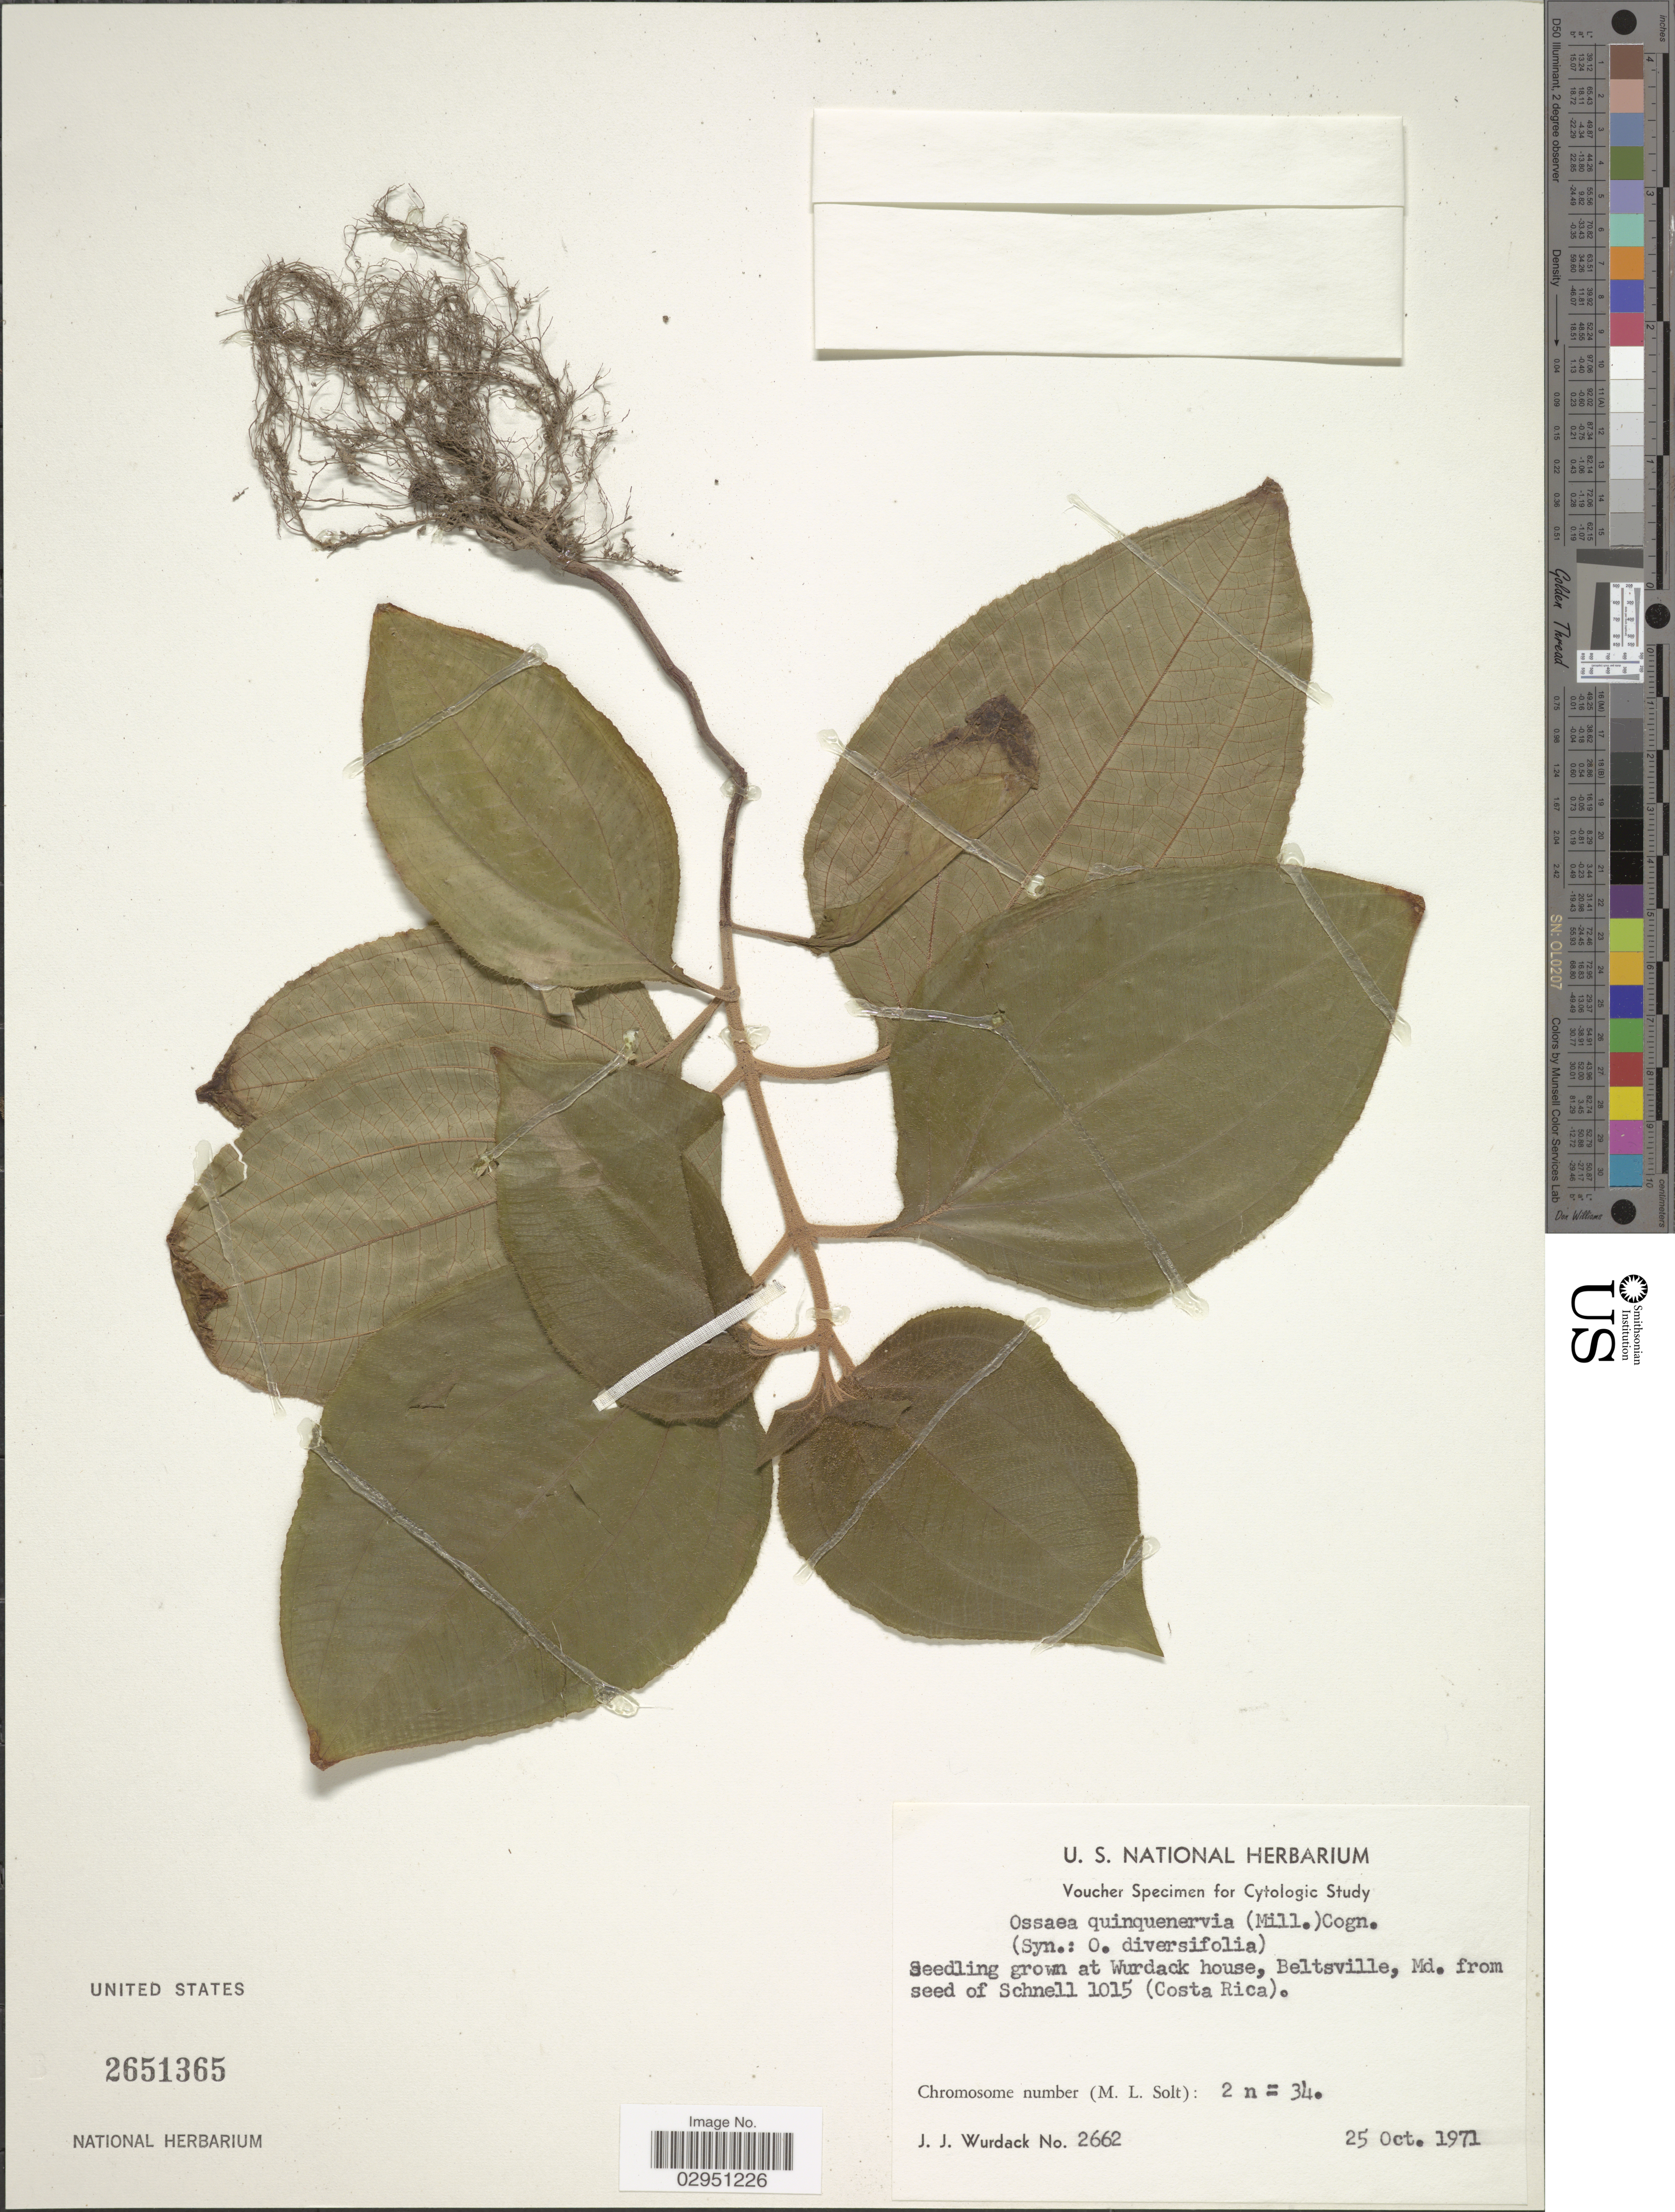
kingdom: Plantae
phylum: Tracheophyta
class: Magnoliopsida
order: Myrtales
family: Melastomataceae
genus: Ossaea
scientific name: Ossaea quinquenervia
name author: (Mill.) Cogn.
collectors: J. J. Wurdack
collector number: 2662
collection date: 1971-10-25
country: United States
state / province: Maryland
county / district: Prince George's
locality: At Wurdack house, Beltsville, Md.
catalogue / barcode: US 2651365